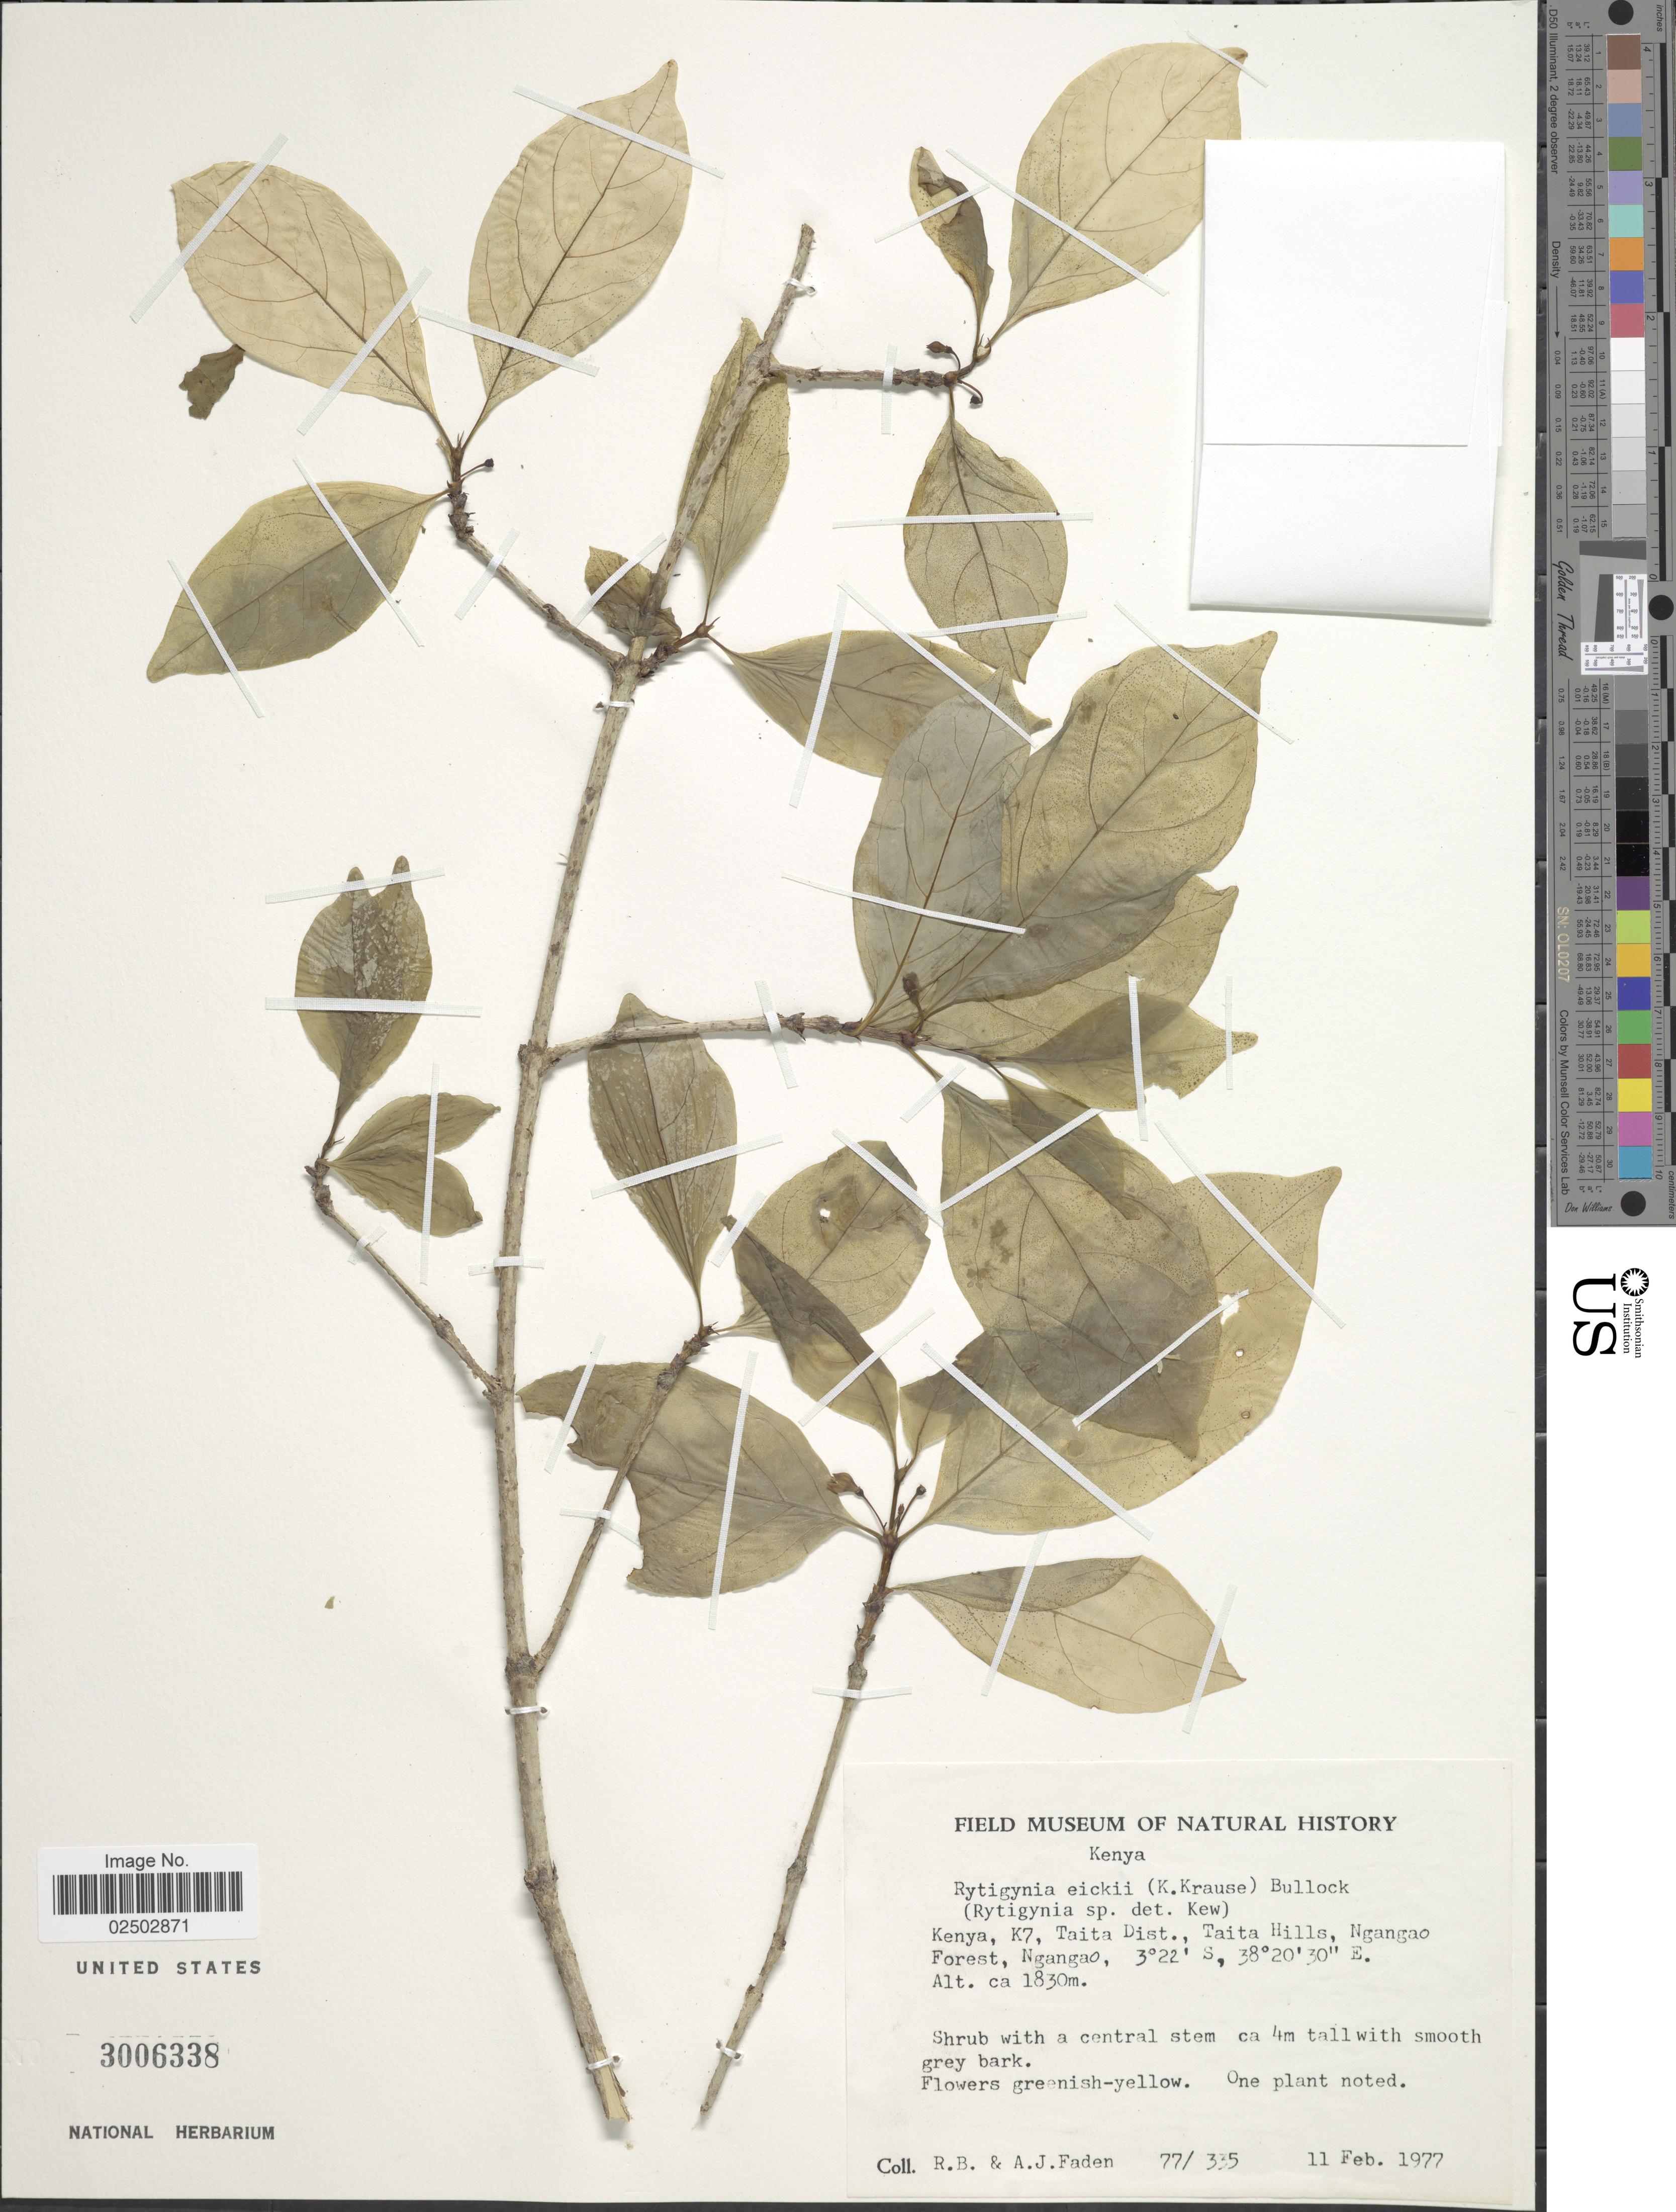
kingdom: Plantae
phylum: Tracheophyta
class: Magnoliopsida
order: Gentianales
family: Rubiaceae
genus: Rytigynia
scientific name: Rytigynia eickii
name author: (K. Schum. & K. Krause) Bullock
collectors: R. B. Faden & A. J. Faden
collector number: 77/335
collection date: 1977-02-11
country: Kenya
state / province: Taita Taveta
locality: Kenya, K7, Taita Dist., Taita Hills, Ngangoa Forest, Ngangoa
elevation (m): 1830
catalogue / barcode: US 3006338